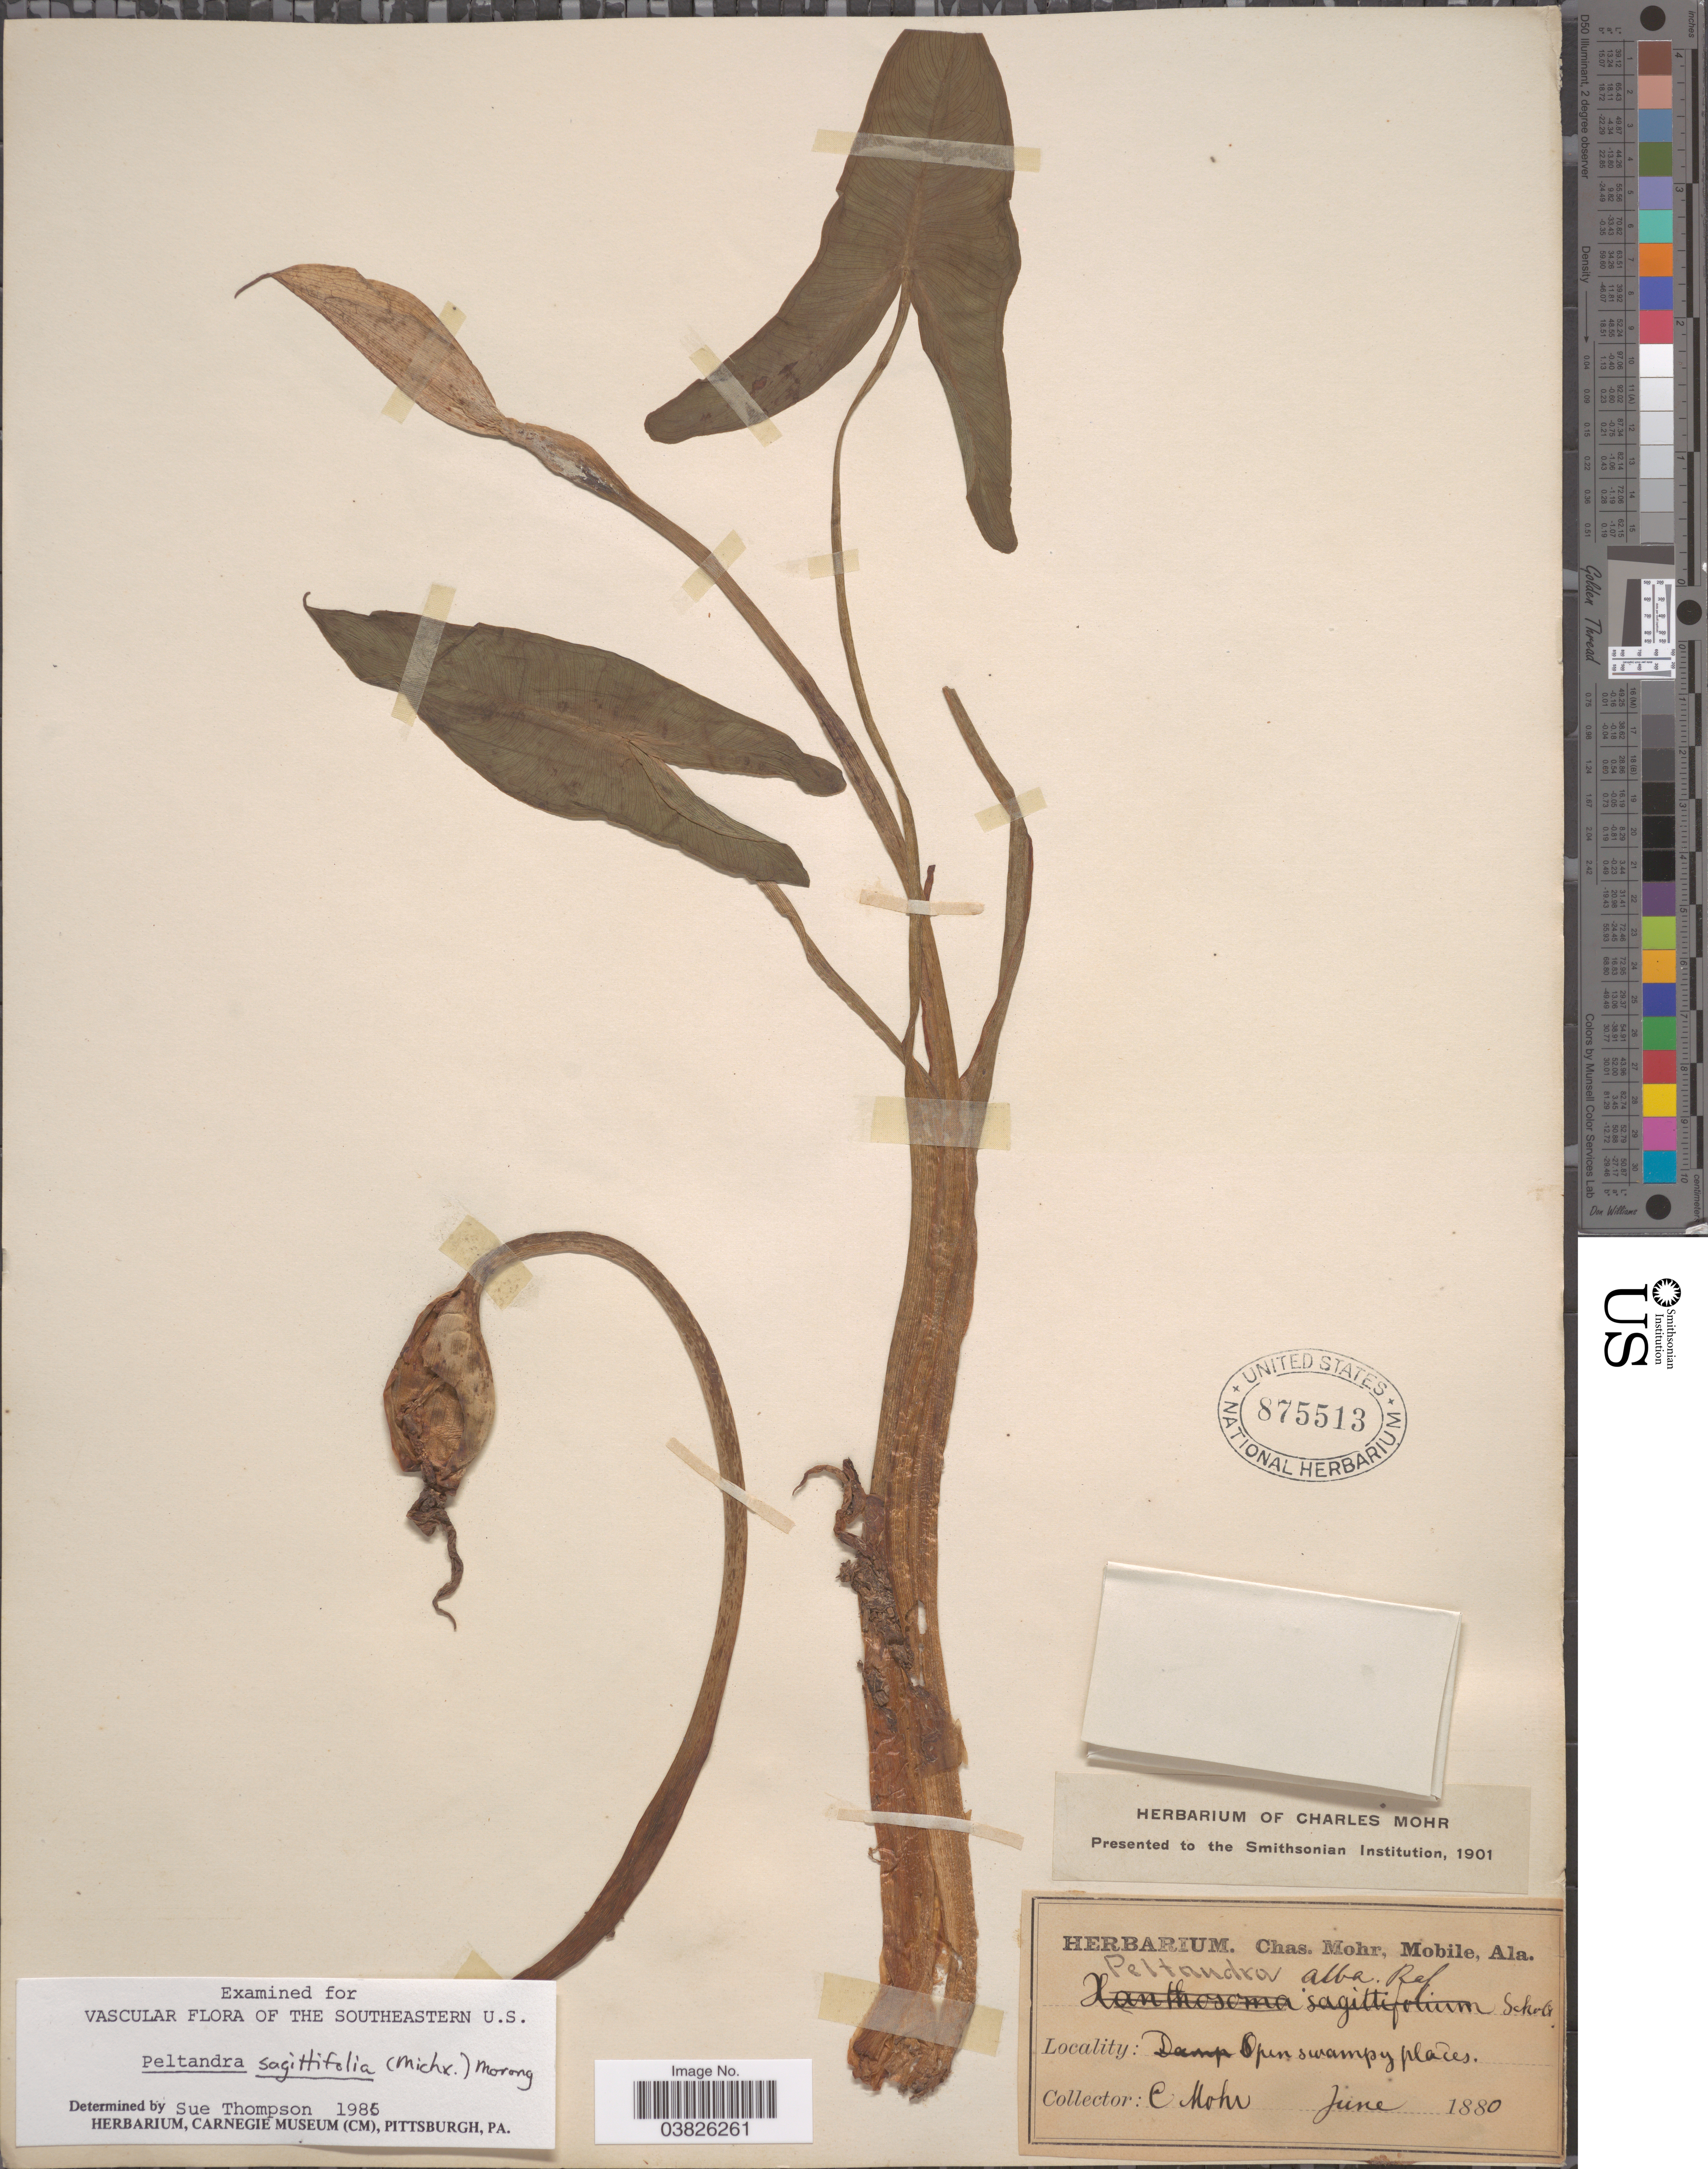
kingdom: Plantae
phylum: Tracheophyta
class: Liliopsida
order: Alismatales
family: Araceae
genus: Peltandra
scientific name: Peltandra sagittifolia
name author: (Michx.) Morong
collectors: Mohr, C. T. (herbarium)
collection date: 1880-06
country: United States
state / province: Alabama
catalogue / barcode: US 875513